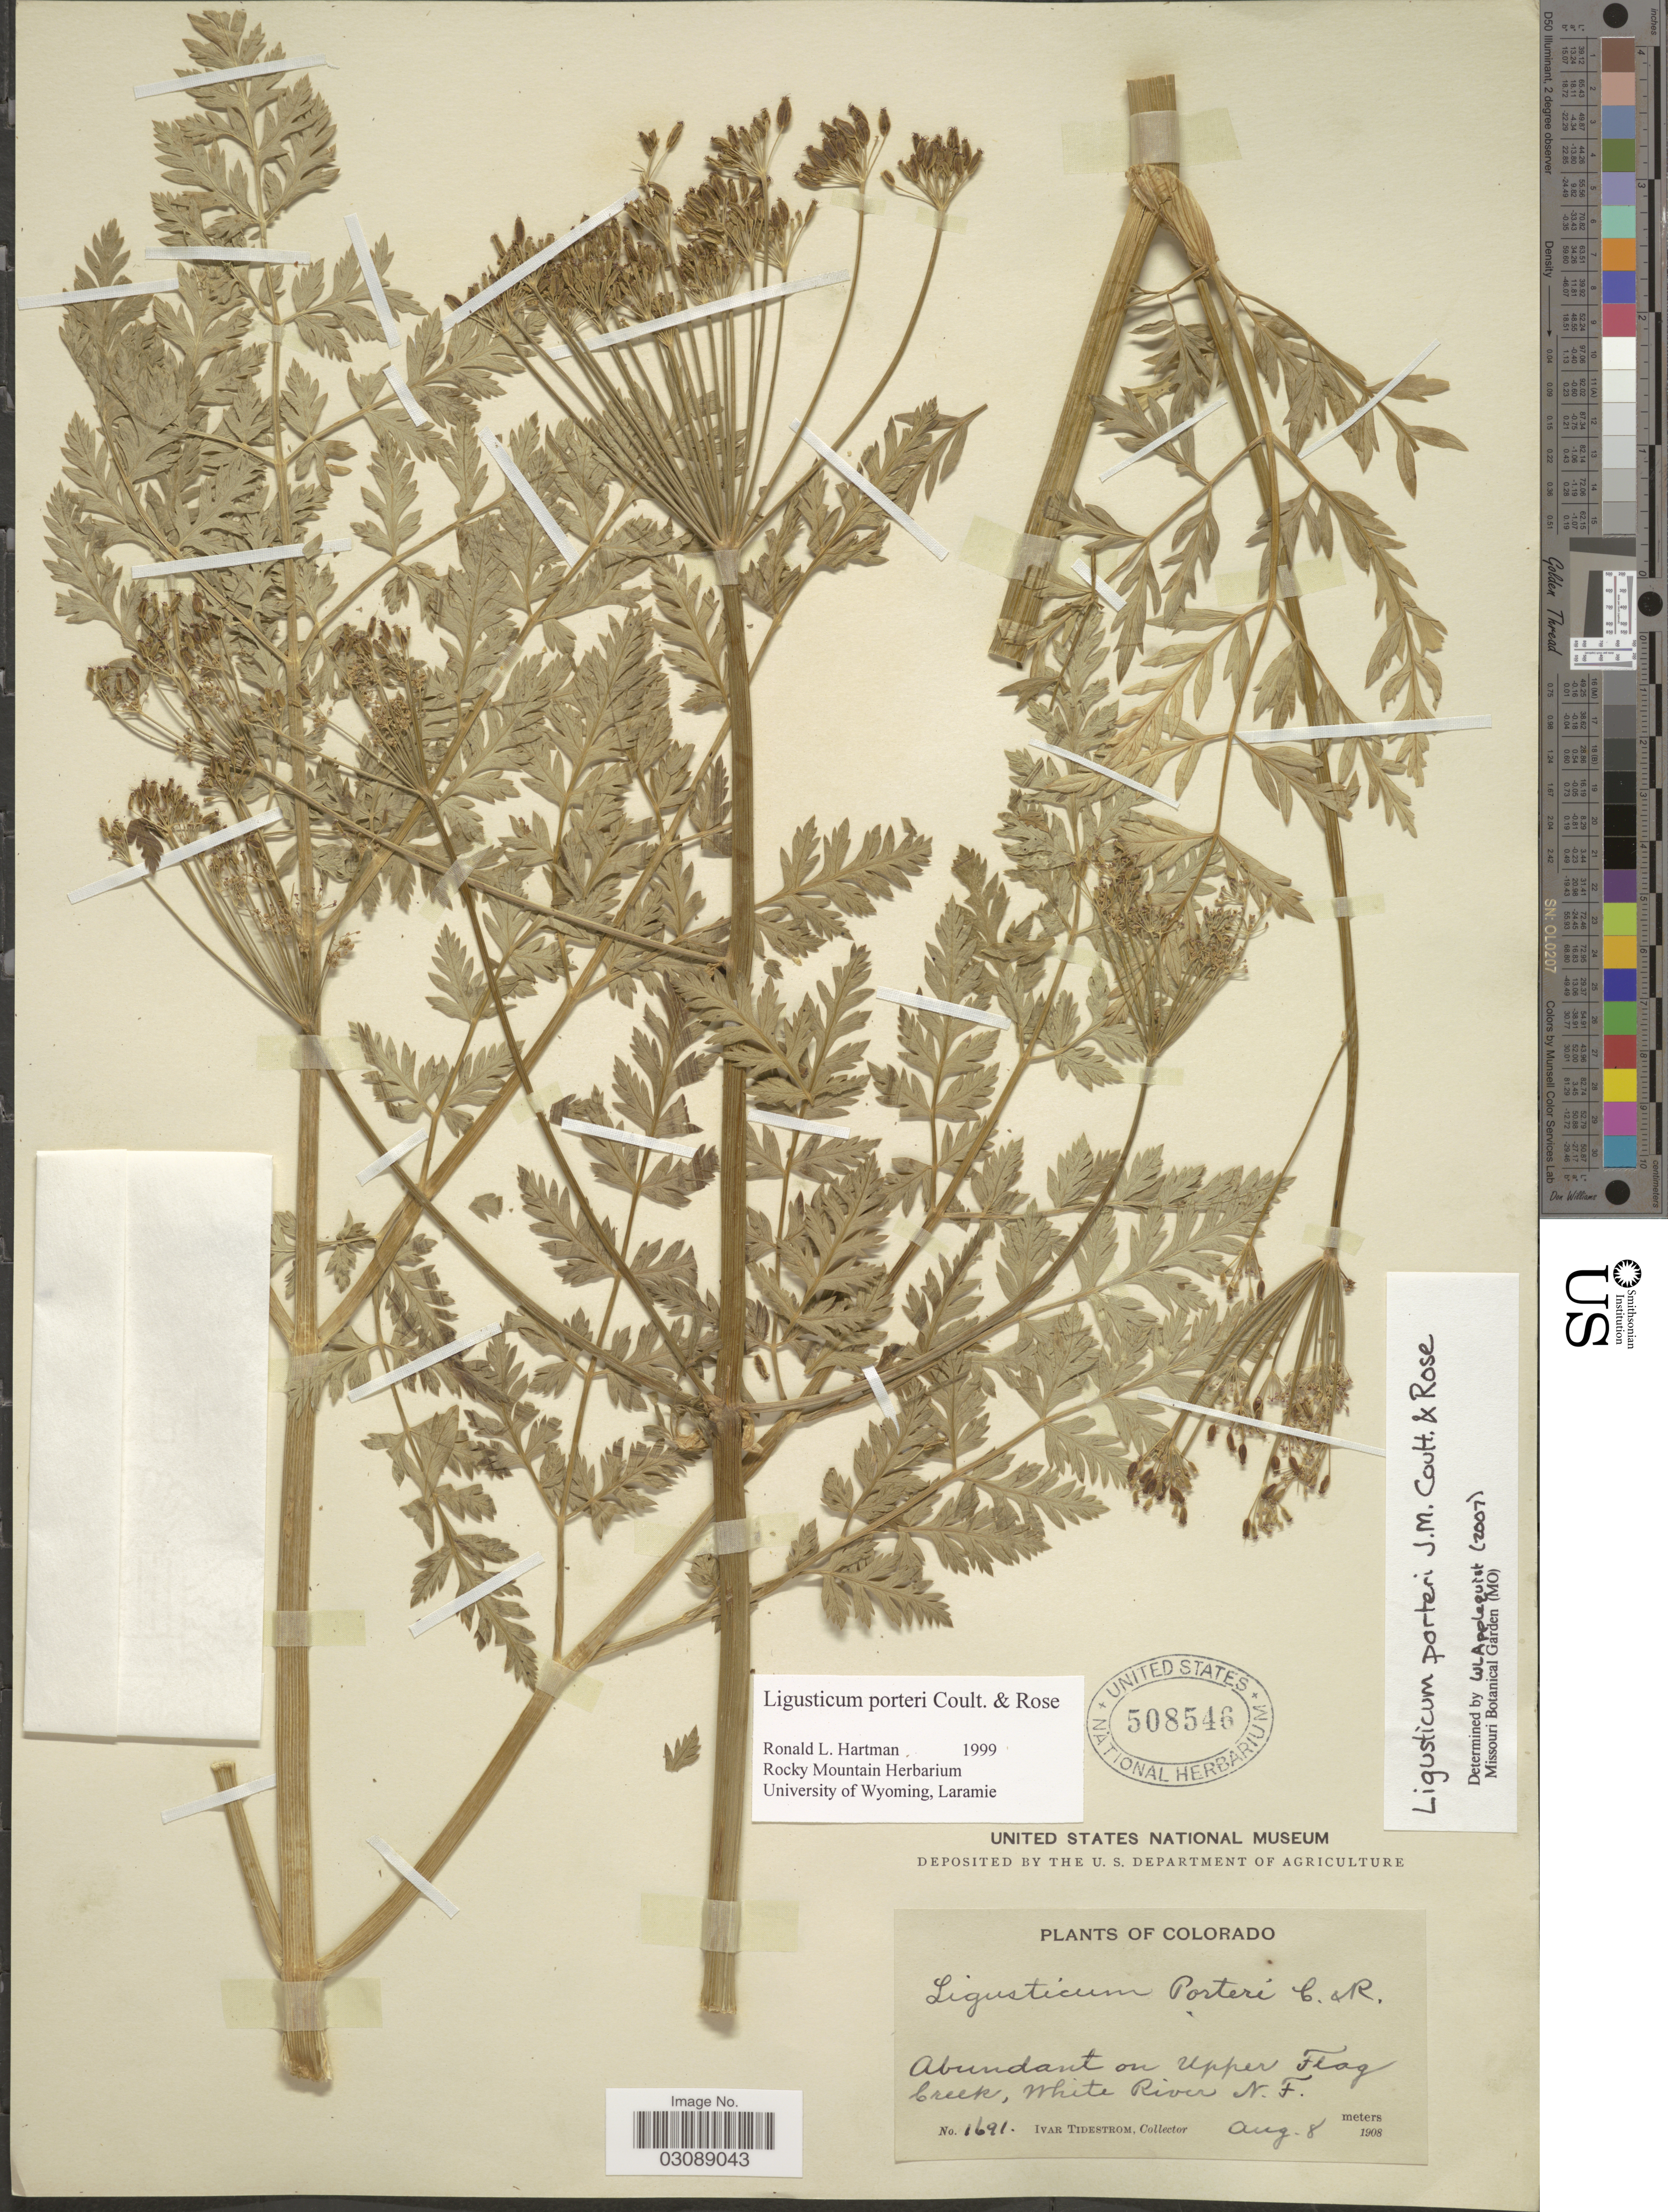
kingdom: Plantae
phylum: Tracheophyta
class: Magnoliopsida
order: Apiales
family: Apiaceae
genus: Ligusticum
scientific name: Ligusticum porteri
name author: J.M. Coult. & Rose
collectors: I. F. Tidestrom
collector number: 1691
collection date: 1908-08-08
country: United States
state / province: Colorado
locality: Abundant on Upper Flag Creek, White River N.F.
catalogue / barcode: US 508546